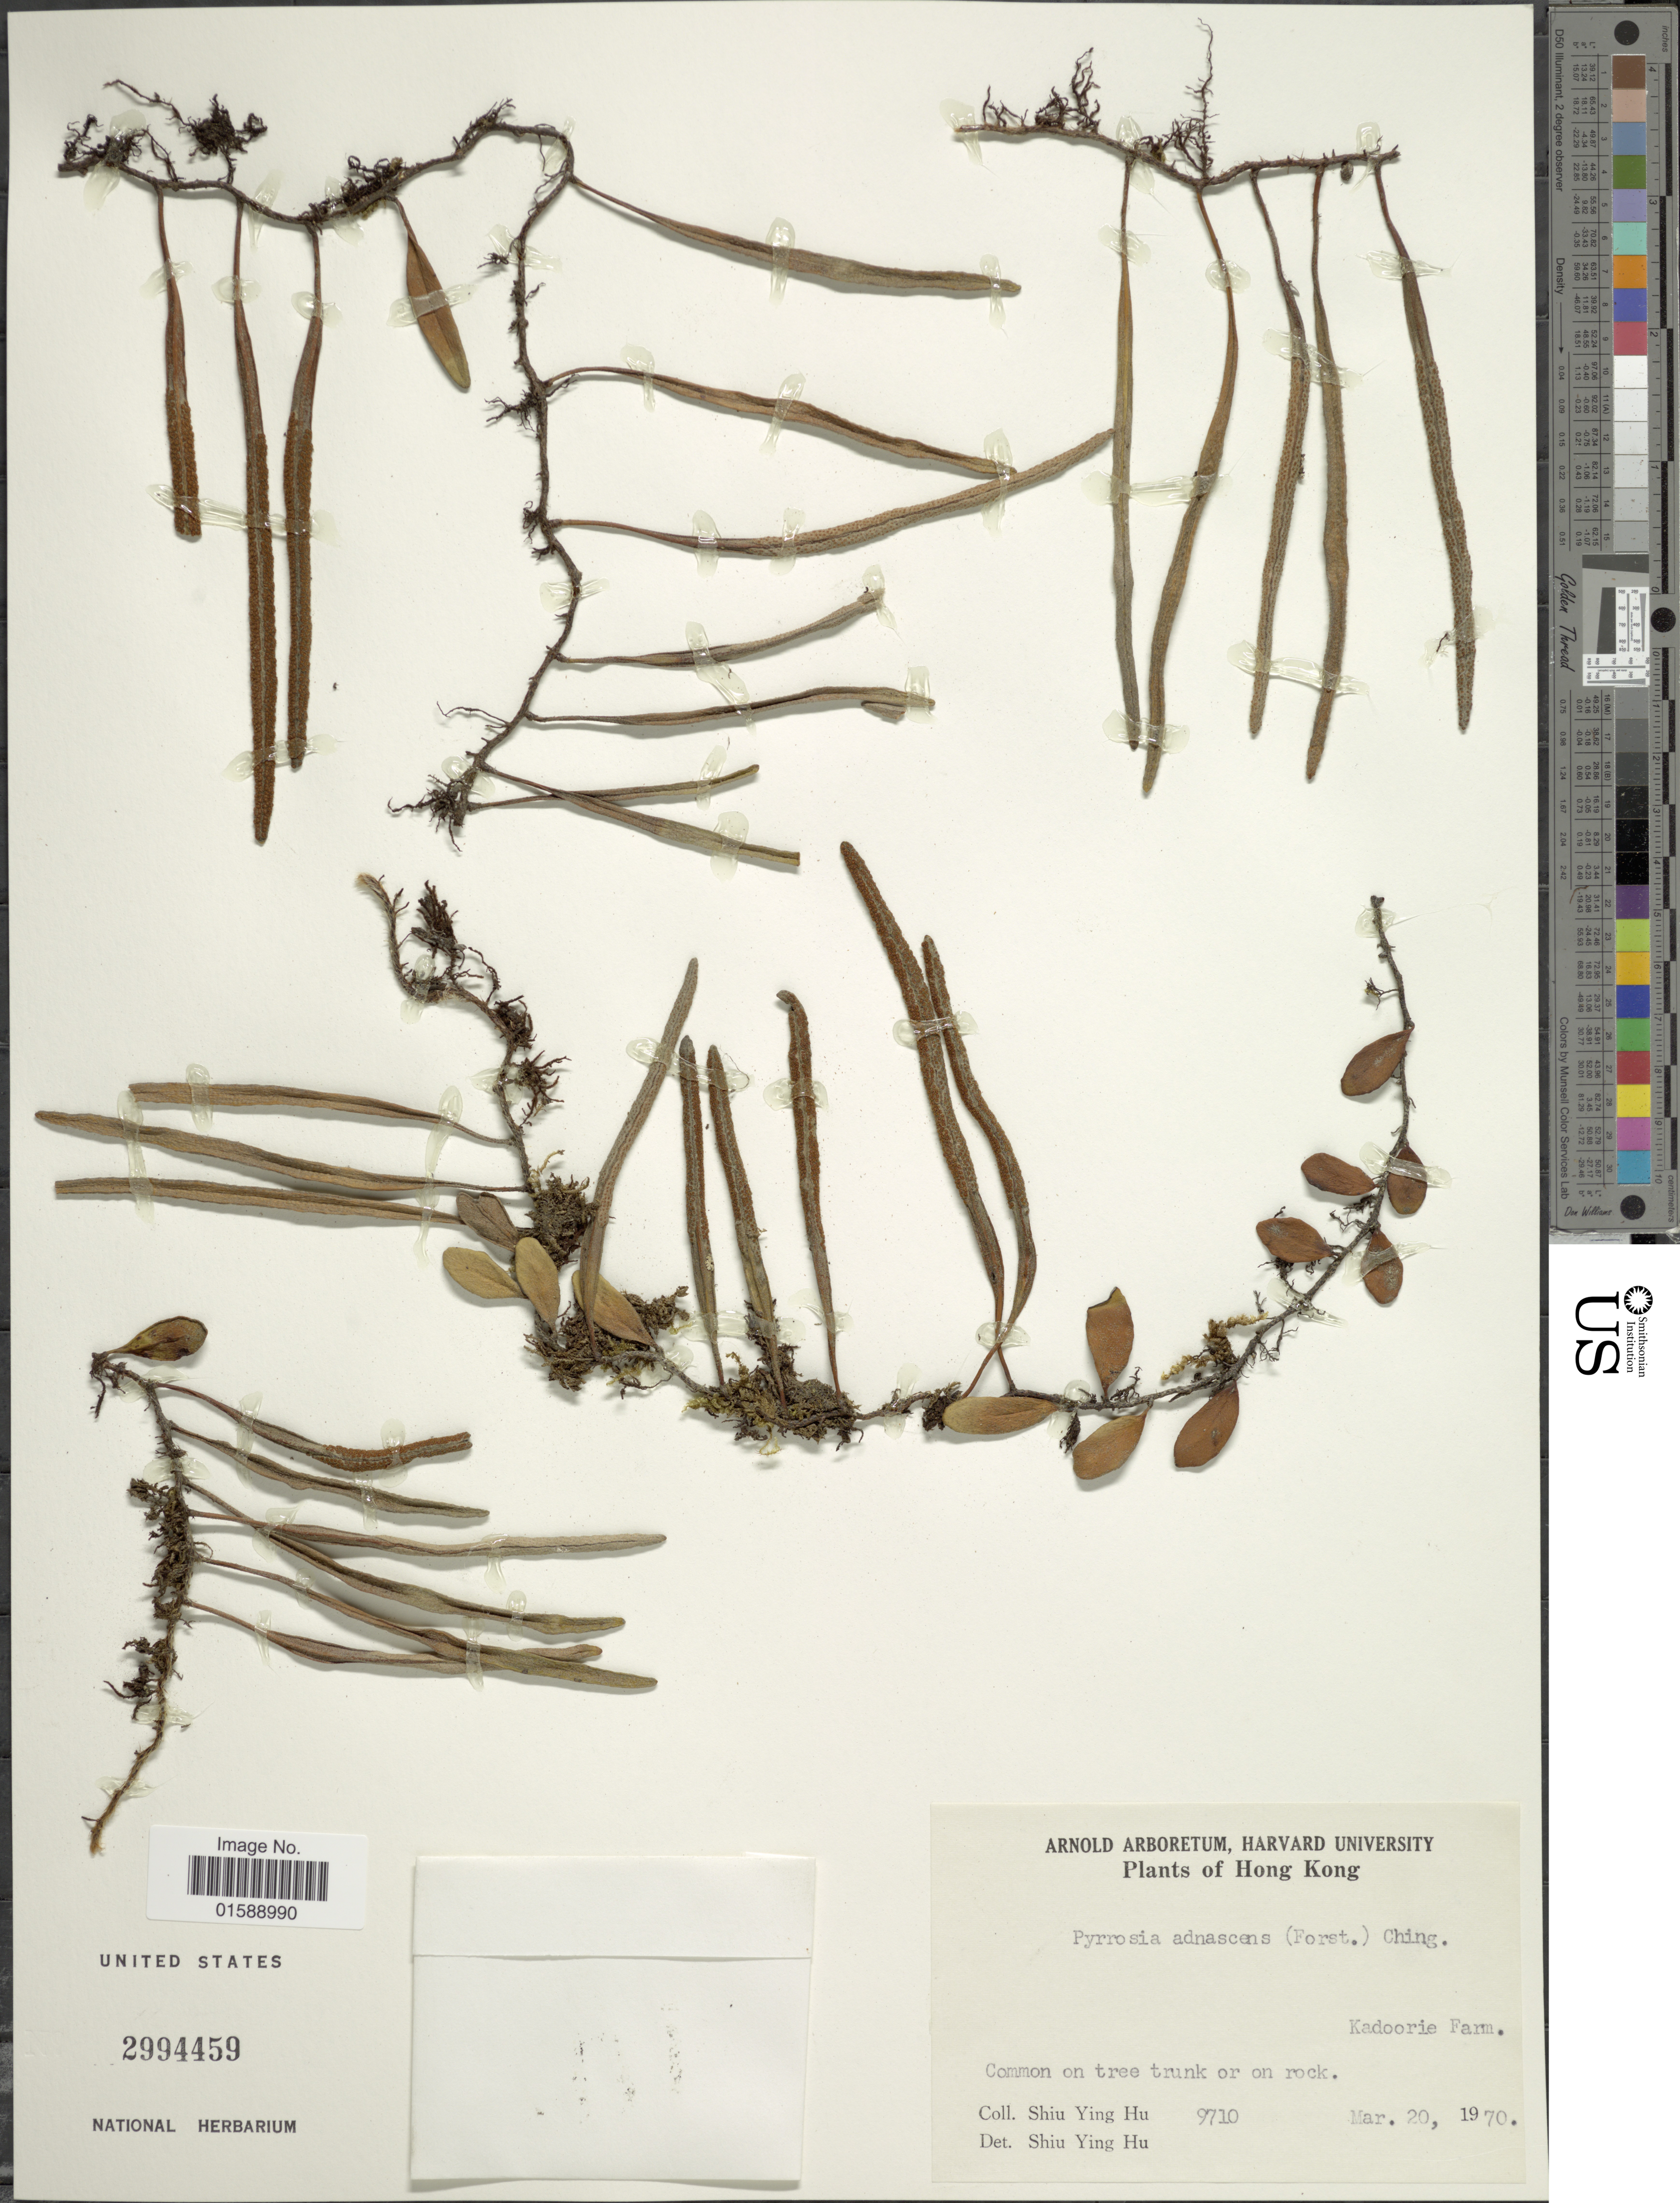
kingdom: Plantae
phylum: Tracheophyta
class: Polypodiopsida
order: Polypodiales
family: Polypodiaceae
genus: Pyrrosia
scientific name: Pyrrosia lanceolata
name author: (L.) Farw.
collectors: S. Y. Hu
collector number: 9710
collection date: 1970-03-20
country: China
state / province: Hong Kong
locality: Kadoorie Farm.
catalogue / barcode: US 2994459